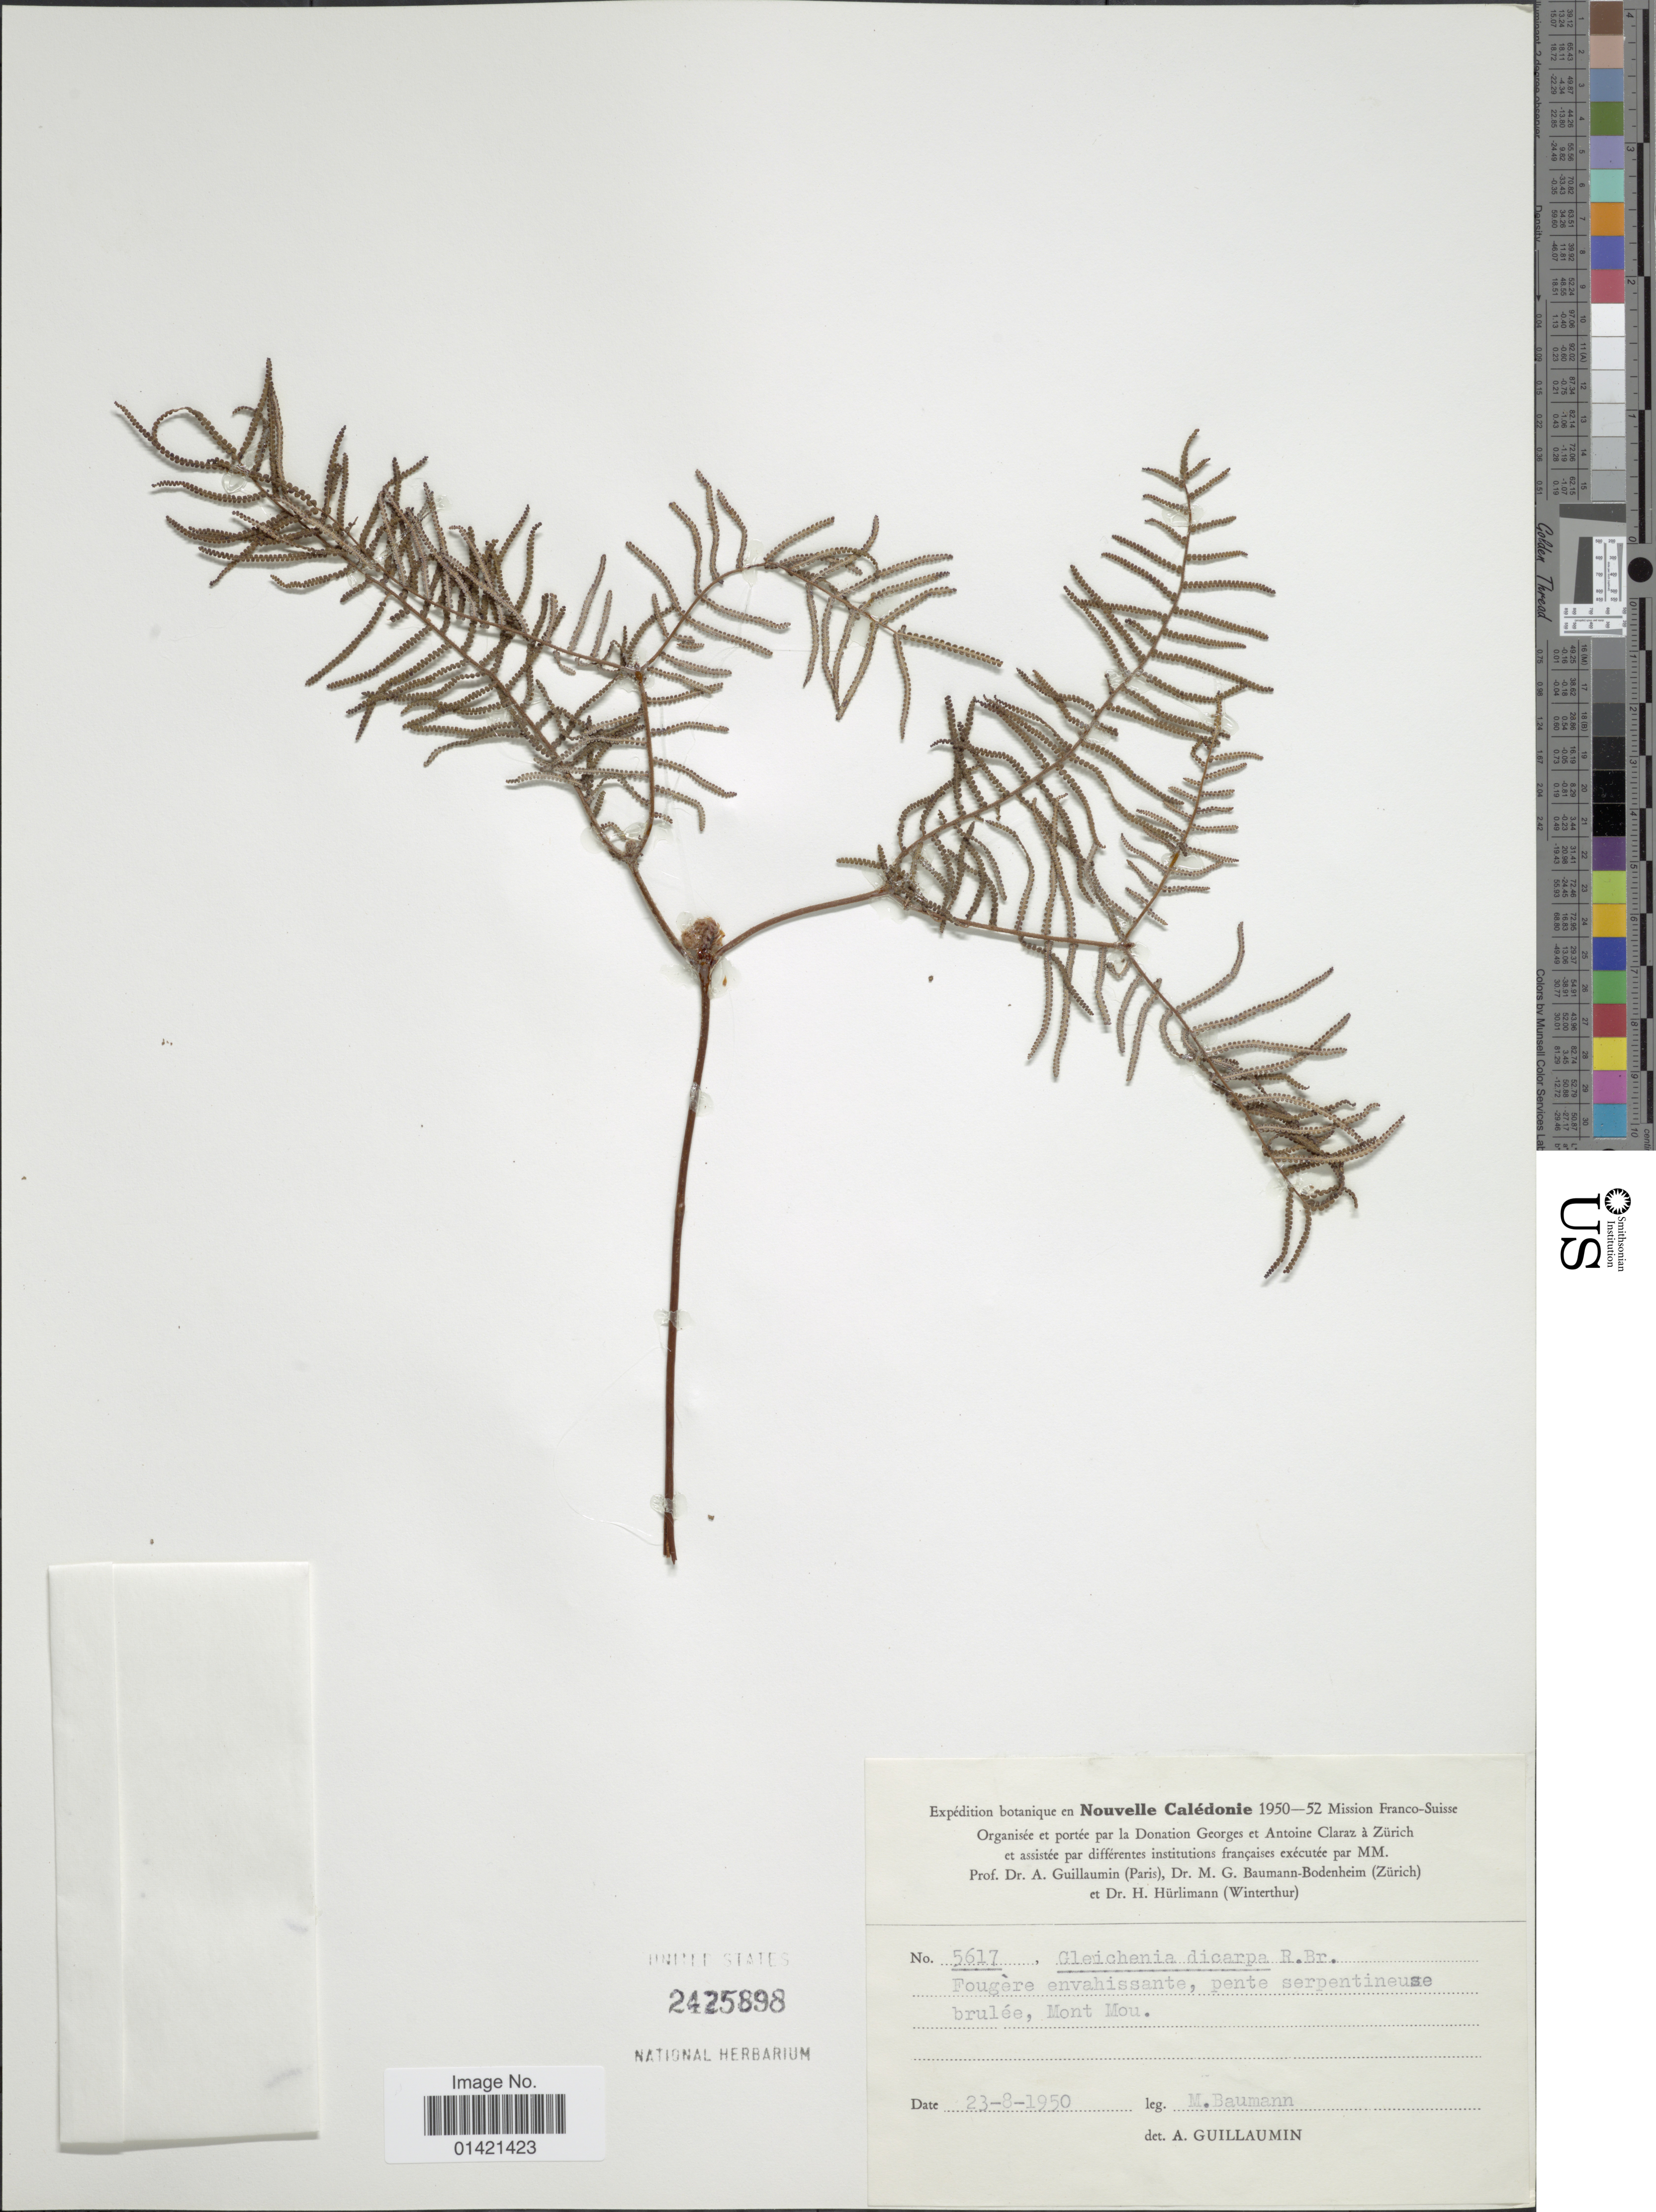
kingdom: Plantae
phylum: Tracheophyta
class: Polypodiopsida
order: Gleicheniales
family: Gleicheniaceae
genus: Gleichenia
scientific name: Gleichenia dicarpa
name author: R. Br.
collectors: M. Baumann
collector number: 5617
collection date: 1950-08-23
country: New Caledonia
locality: Nouvelle Caledonie. Mont Mou.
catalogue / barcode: US 2425898